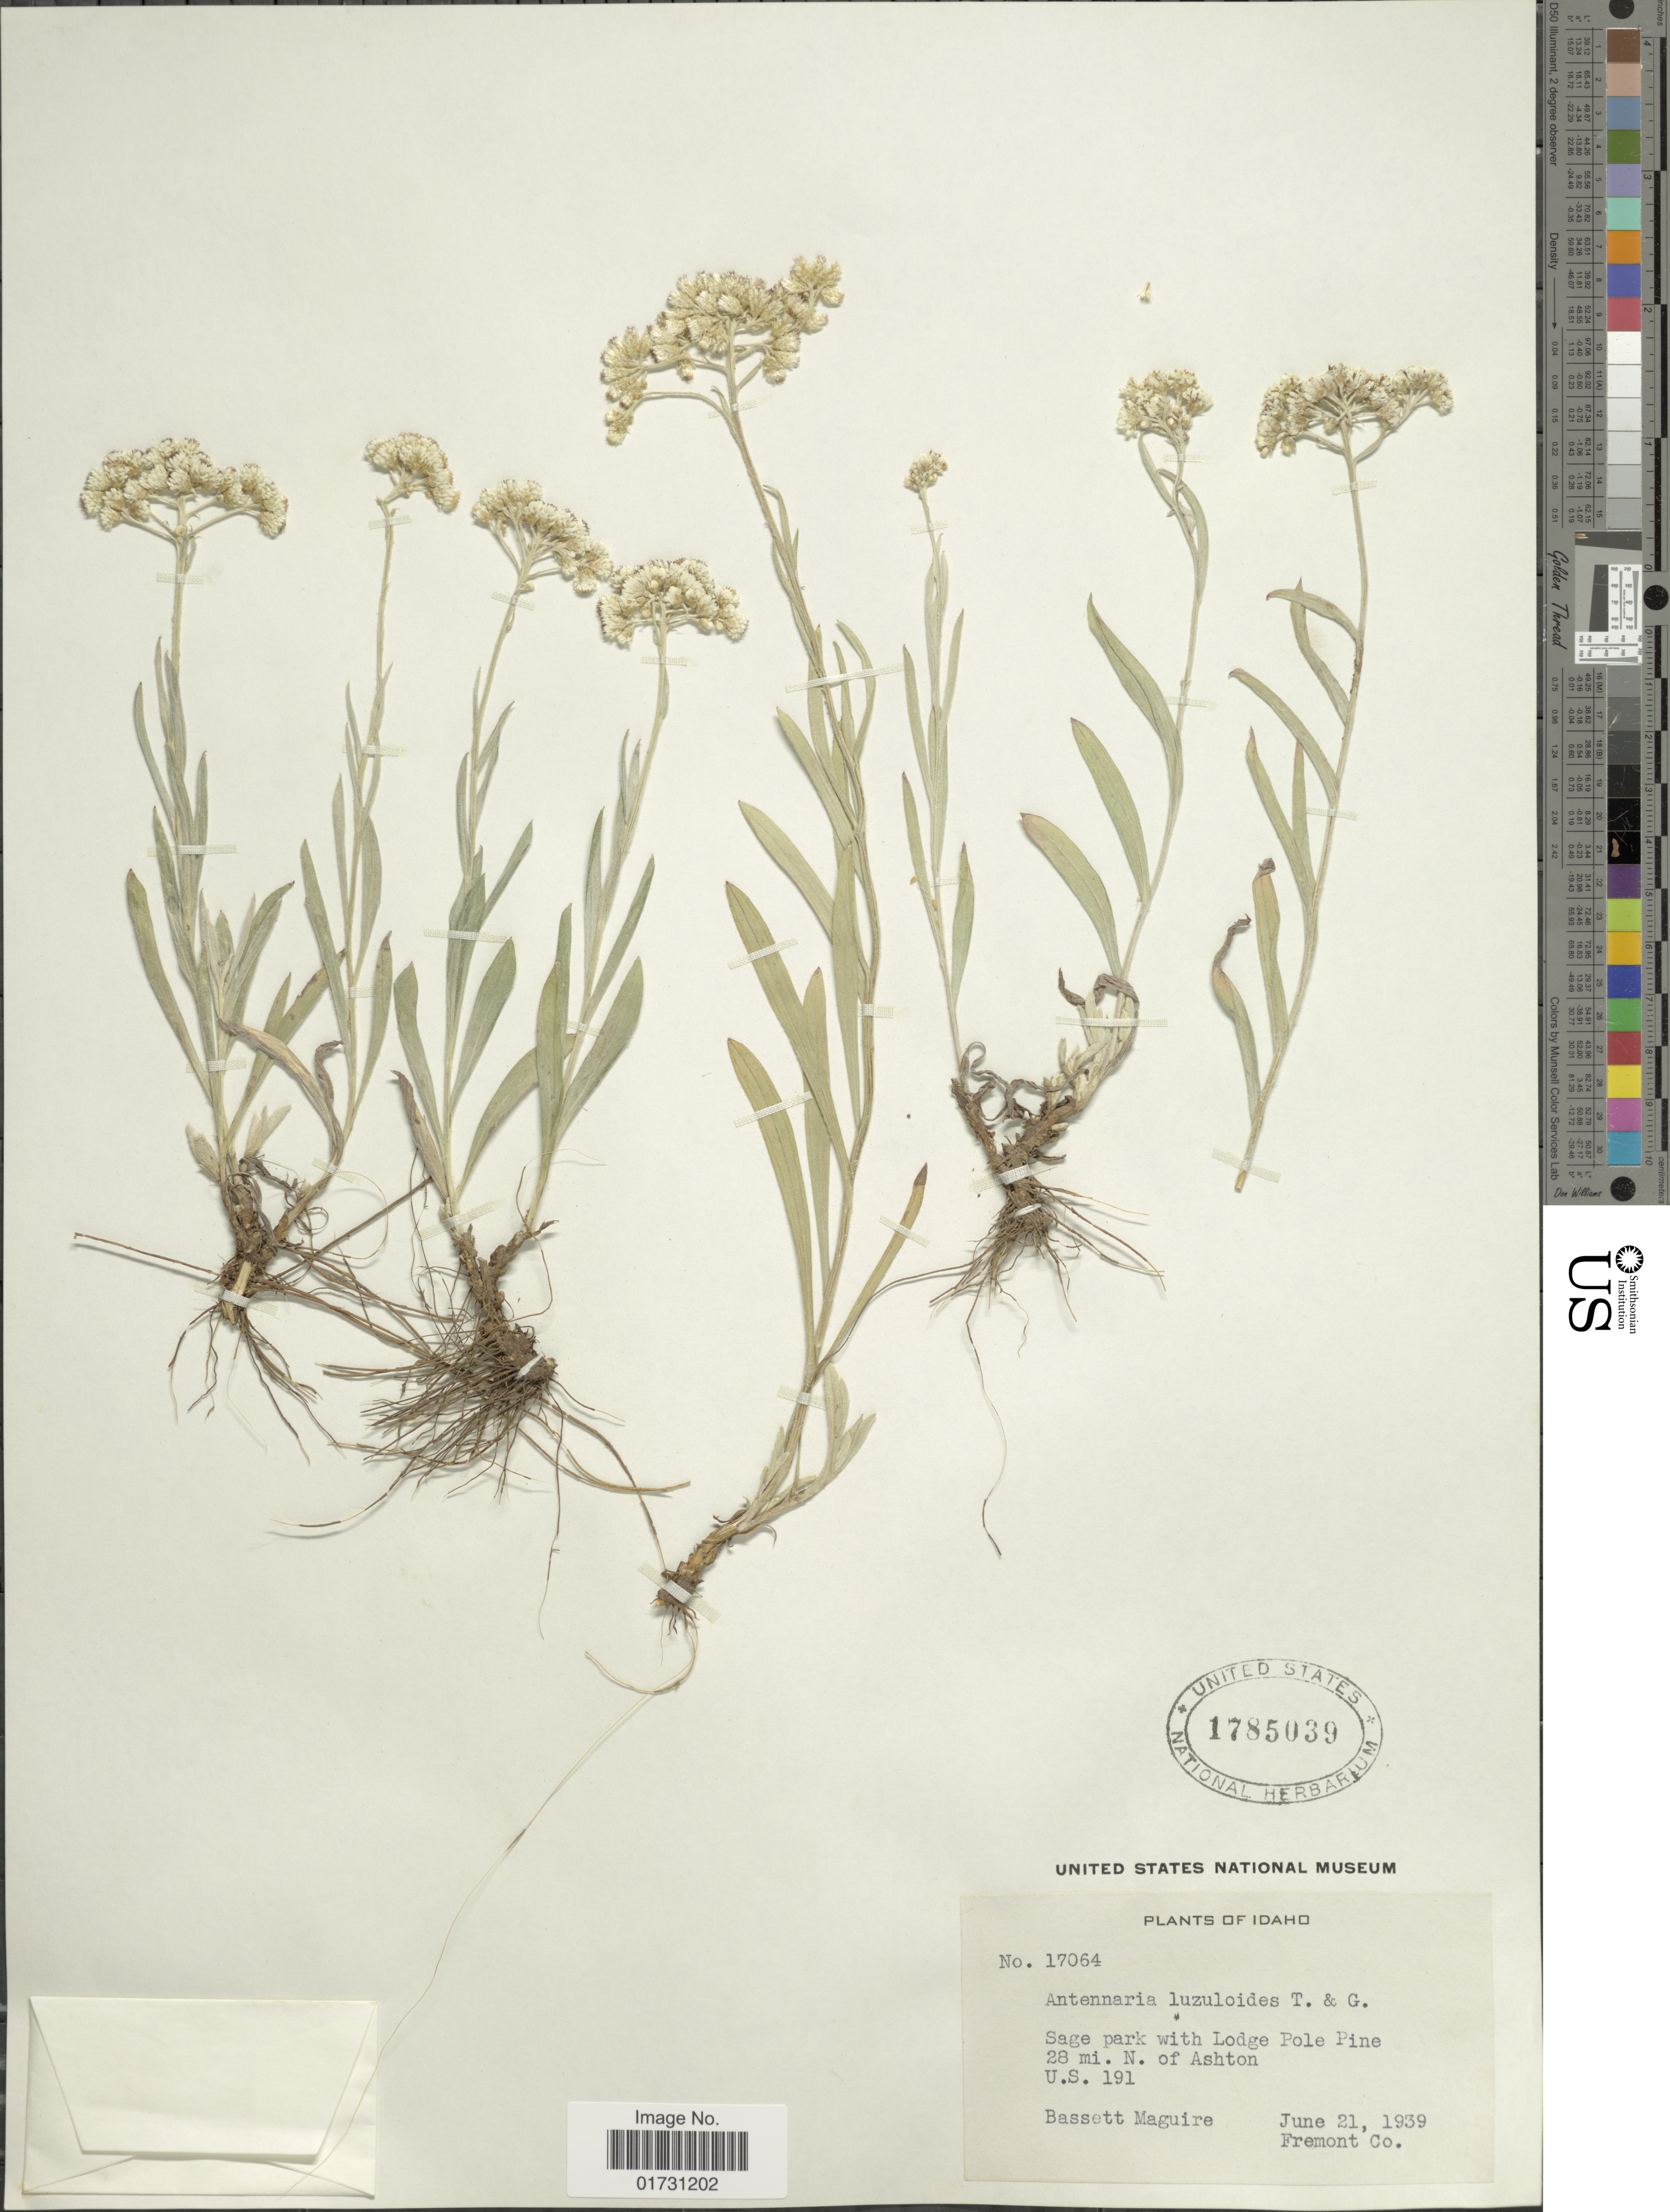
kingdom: Plantae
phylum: Tracheophyta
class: Magnoliopsida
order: Asterales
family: Asteraceae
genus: Antennaria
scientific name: Antennaria luzuloides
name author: Torr. & A. Gray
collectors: B. Maguire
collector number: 17064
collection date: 1939-06-21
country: United States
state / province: Idaho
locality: Sage park with Lodge Pole Pine 28 mi. N. of Ashton, U. S. 191, Fremont Co.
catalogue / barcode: US 1785039